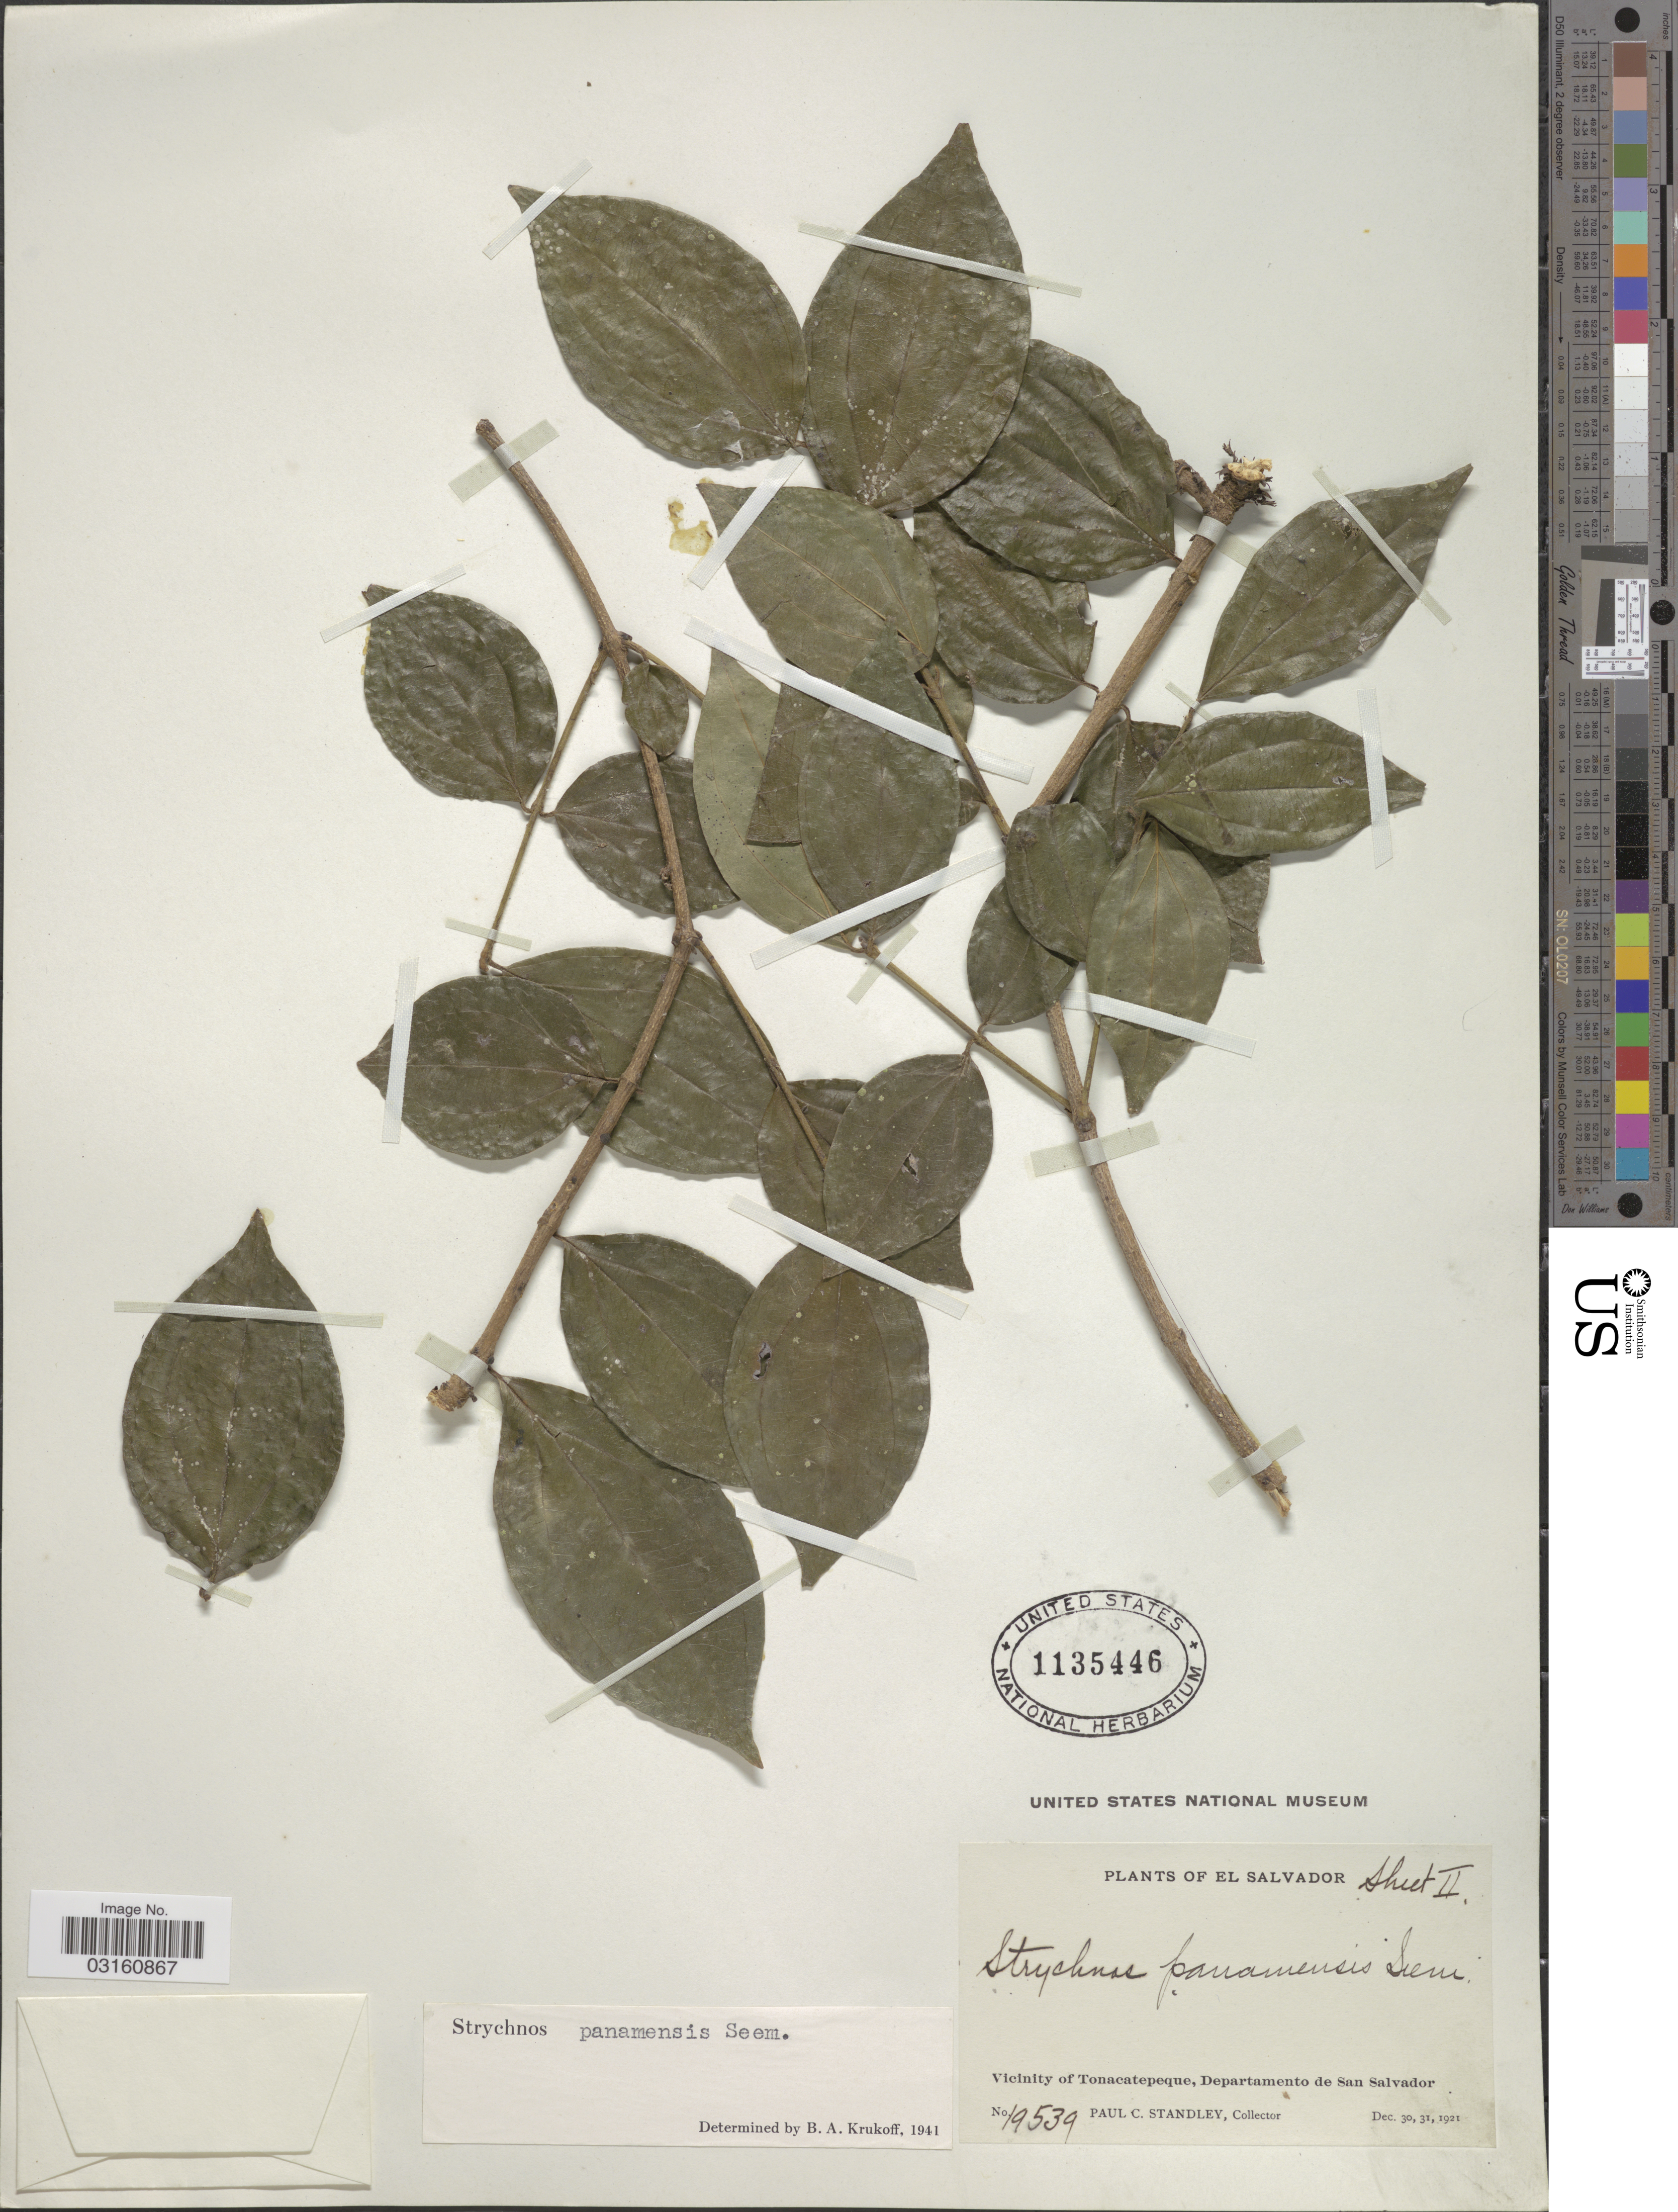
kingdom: Plantae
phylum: Tracheophyta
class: Magnoliopsida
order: Gentianales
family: Loganiaceae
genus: Strychnos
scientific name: Strychnos panamensis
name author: Seem.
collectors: P. C. Standley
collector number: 19539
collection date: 1921-12-30/1921-12-31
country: El Salvador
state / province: San Salvador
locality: Vicinity of Tonacatepeque, Departamento de San Salvador.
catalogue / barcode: US 1135446